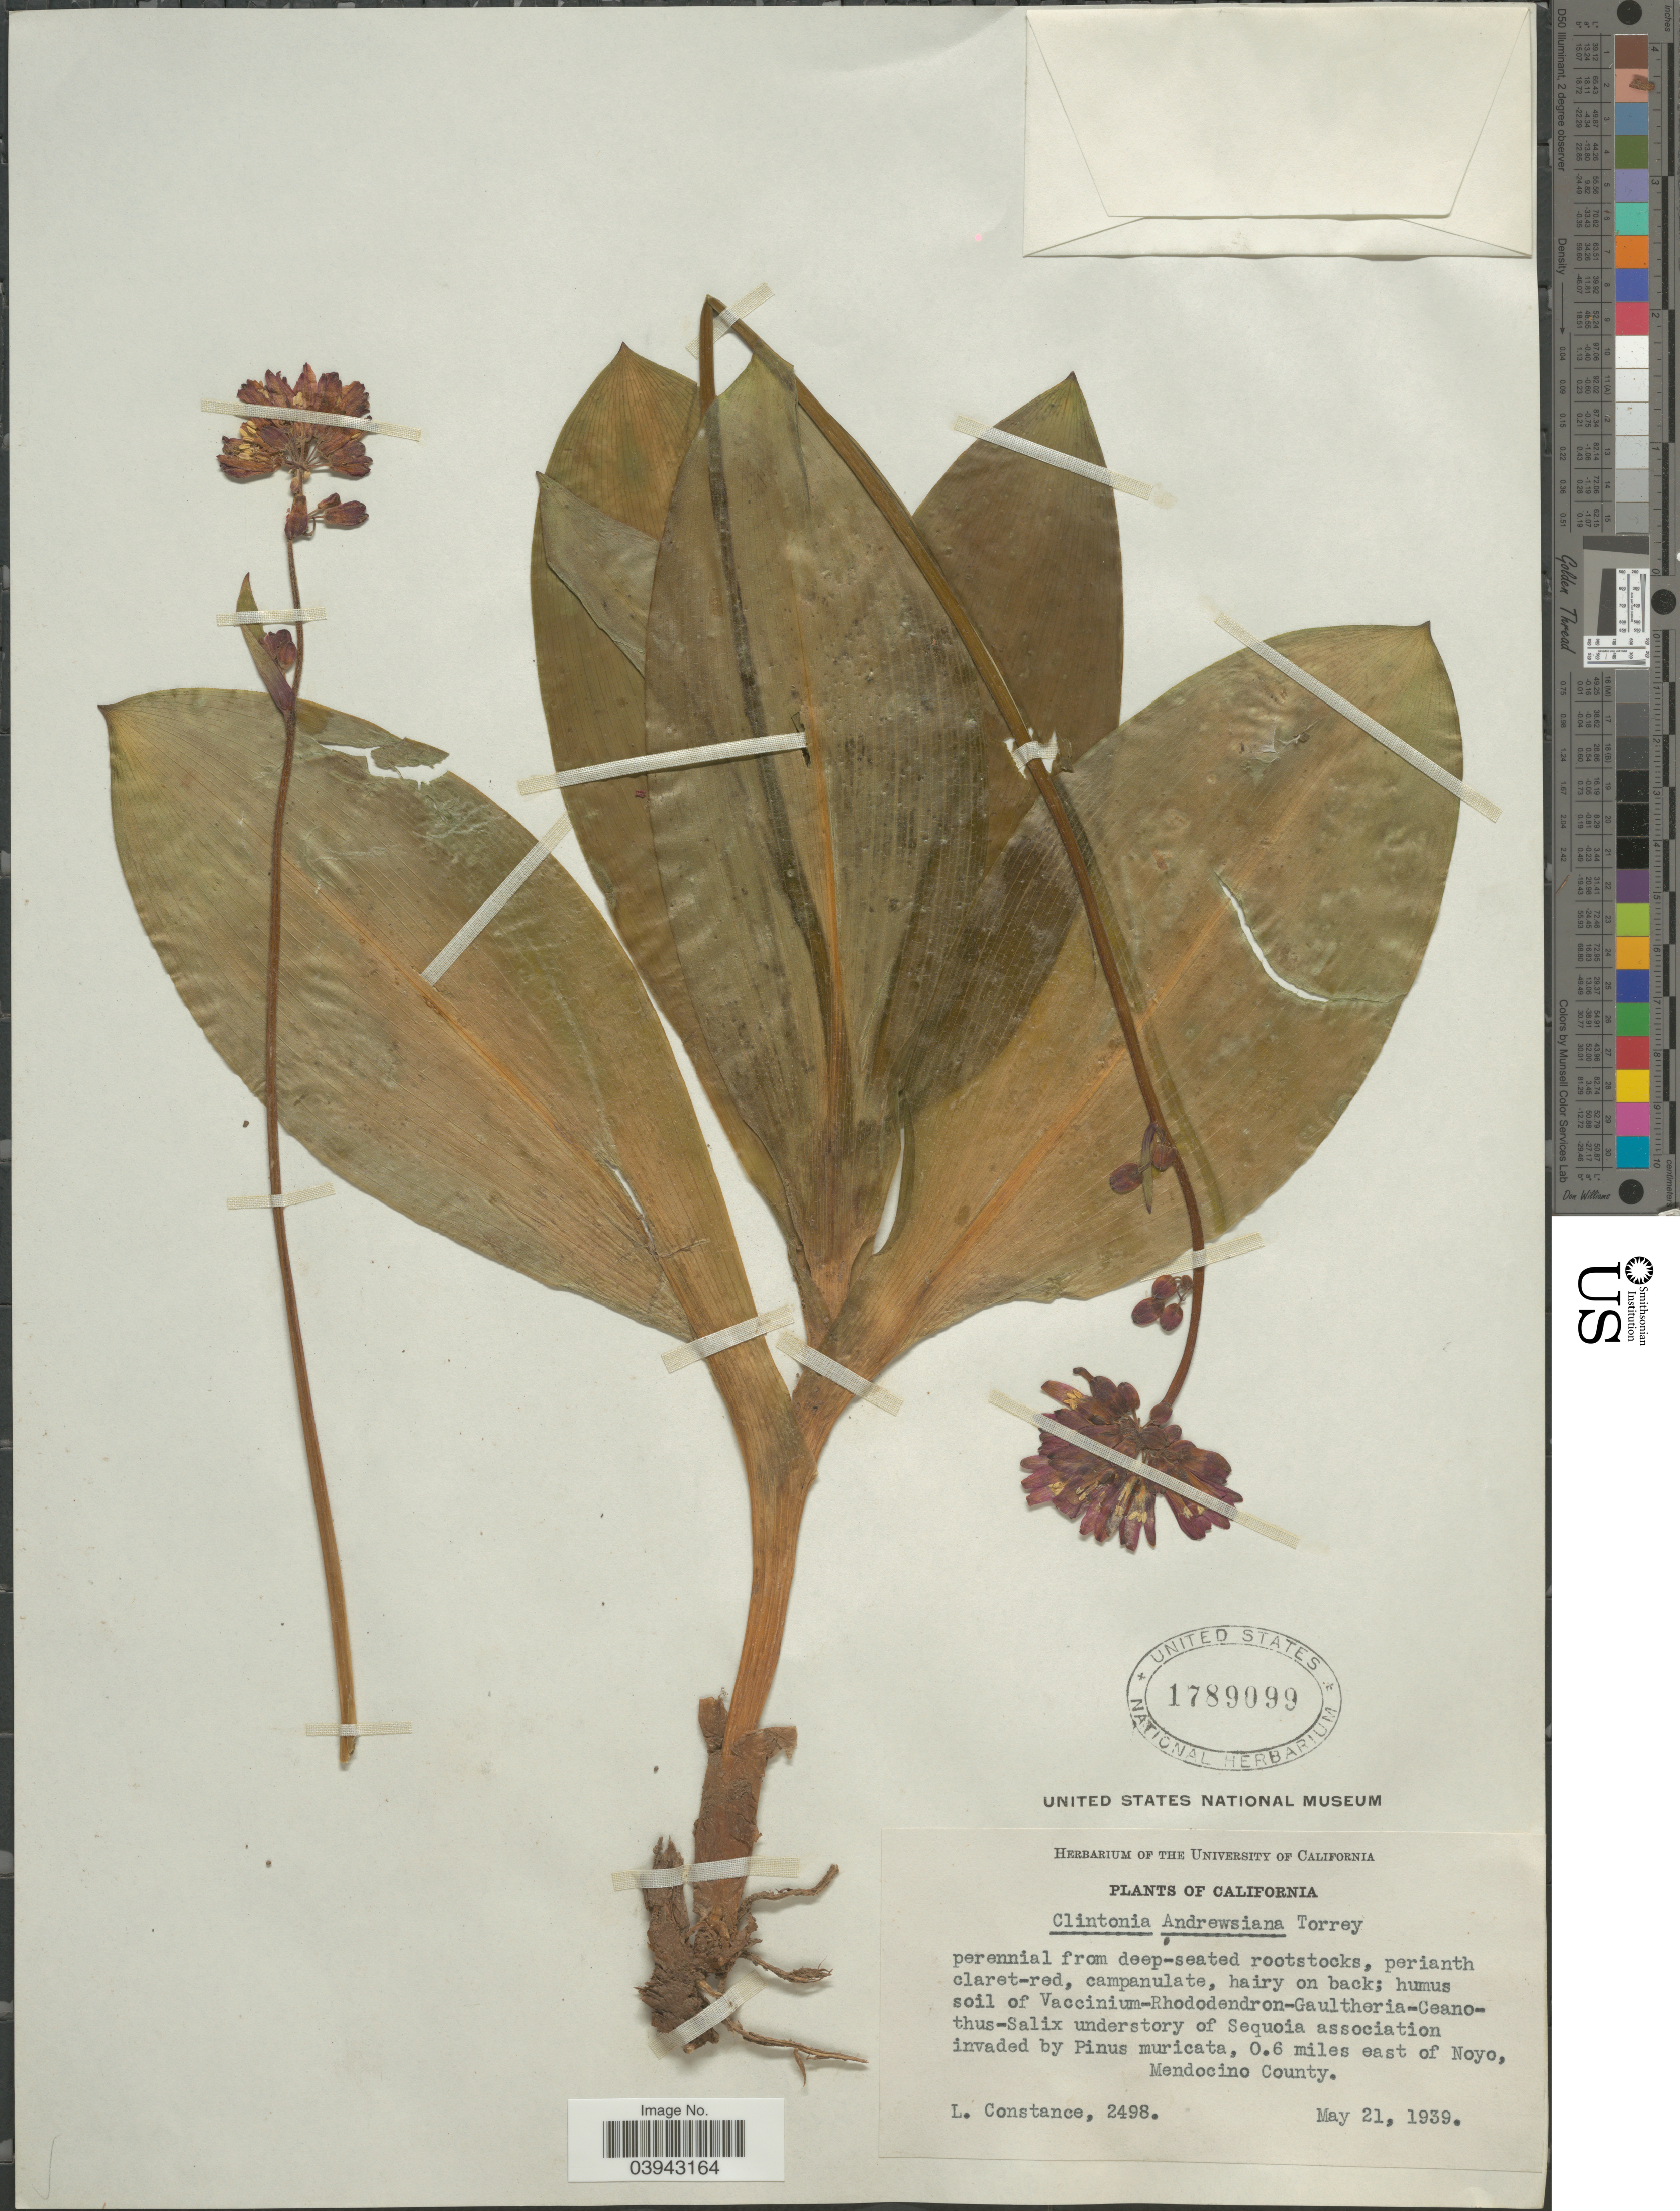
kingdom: Plantae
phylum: Tracheophyta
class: Liliopsida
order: Liliales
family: Liliaceae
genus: Clintonia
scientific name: Clintonia andrewsiana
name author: Torr.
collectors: L. Constance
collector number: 2498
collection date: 1939-05-21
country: United States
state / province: California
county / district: Mendocino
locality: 0.6 miles east of Noyo, Mendocino County.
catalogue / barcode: US 1789099